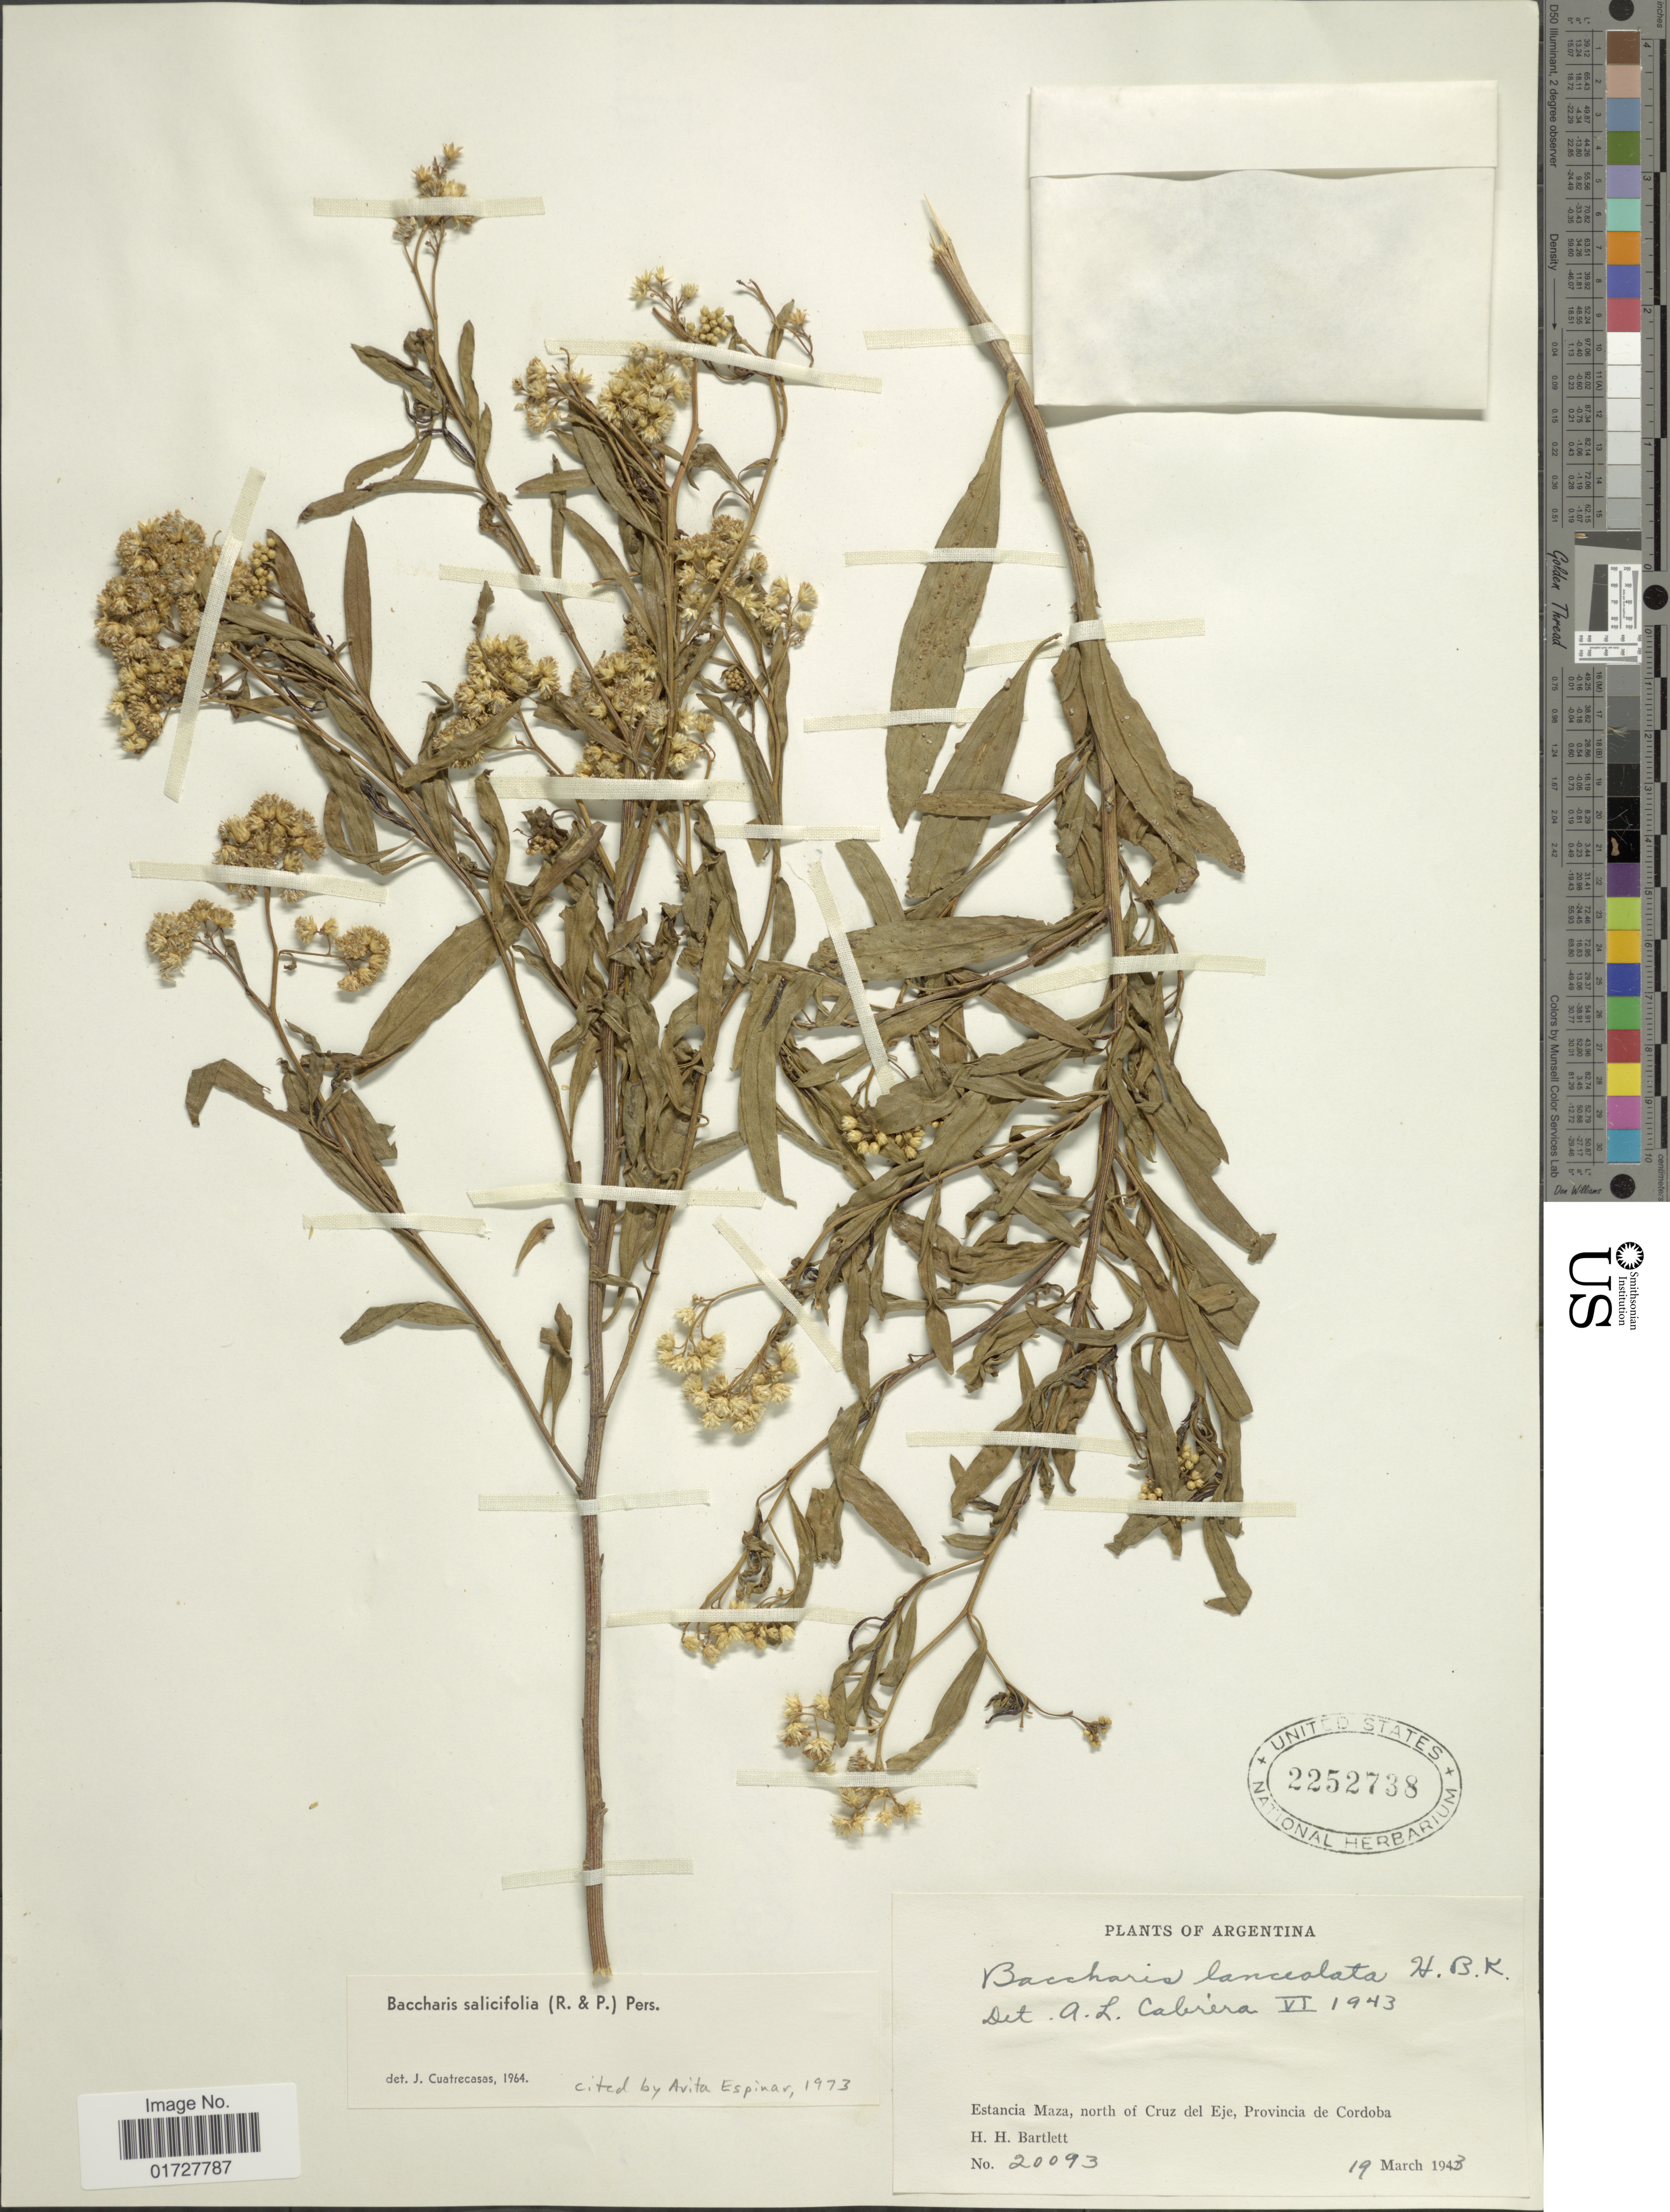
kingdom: Plantae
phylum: Tracheophyta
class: Magnoliopsida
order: Asterales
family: Asteraceae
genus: Baccharis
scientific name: Baccharis salicifolia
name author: (Ruiz & Pav.) Pers.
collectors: H. H. Bartlett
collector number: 20093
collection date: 1943-03-19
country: Argentina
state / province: Cordoba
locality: Estancia Maza, north of Cruz del Eje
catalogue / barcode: US 2252738